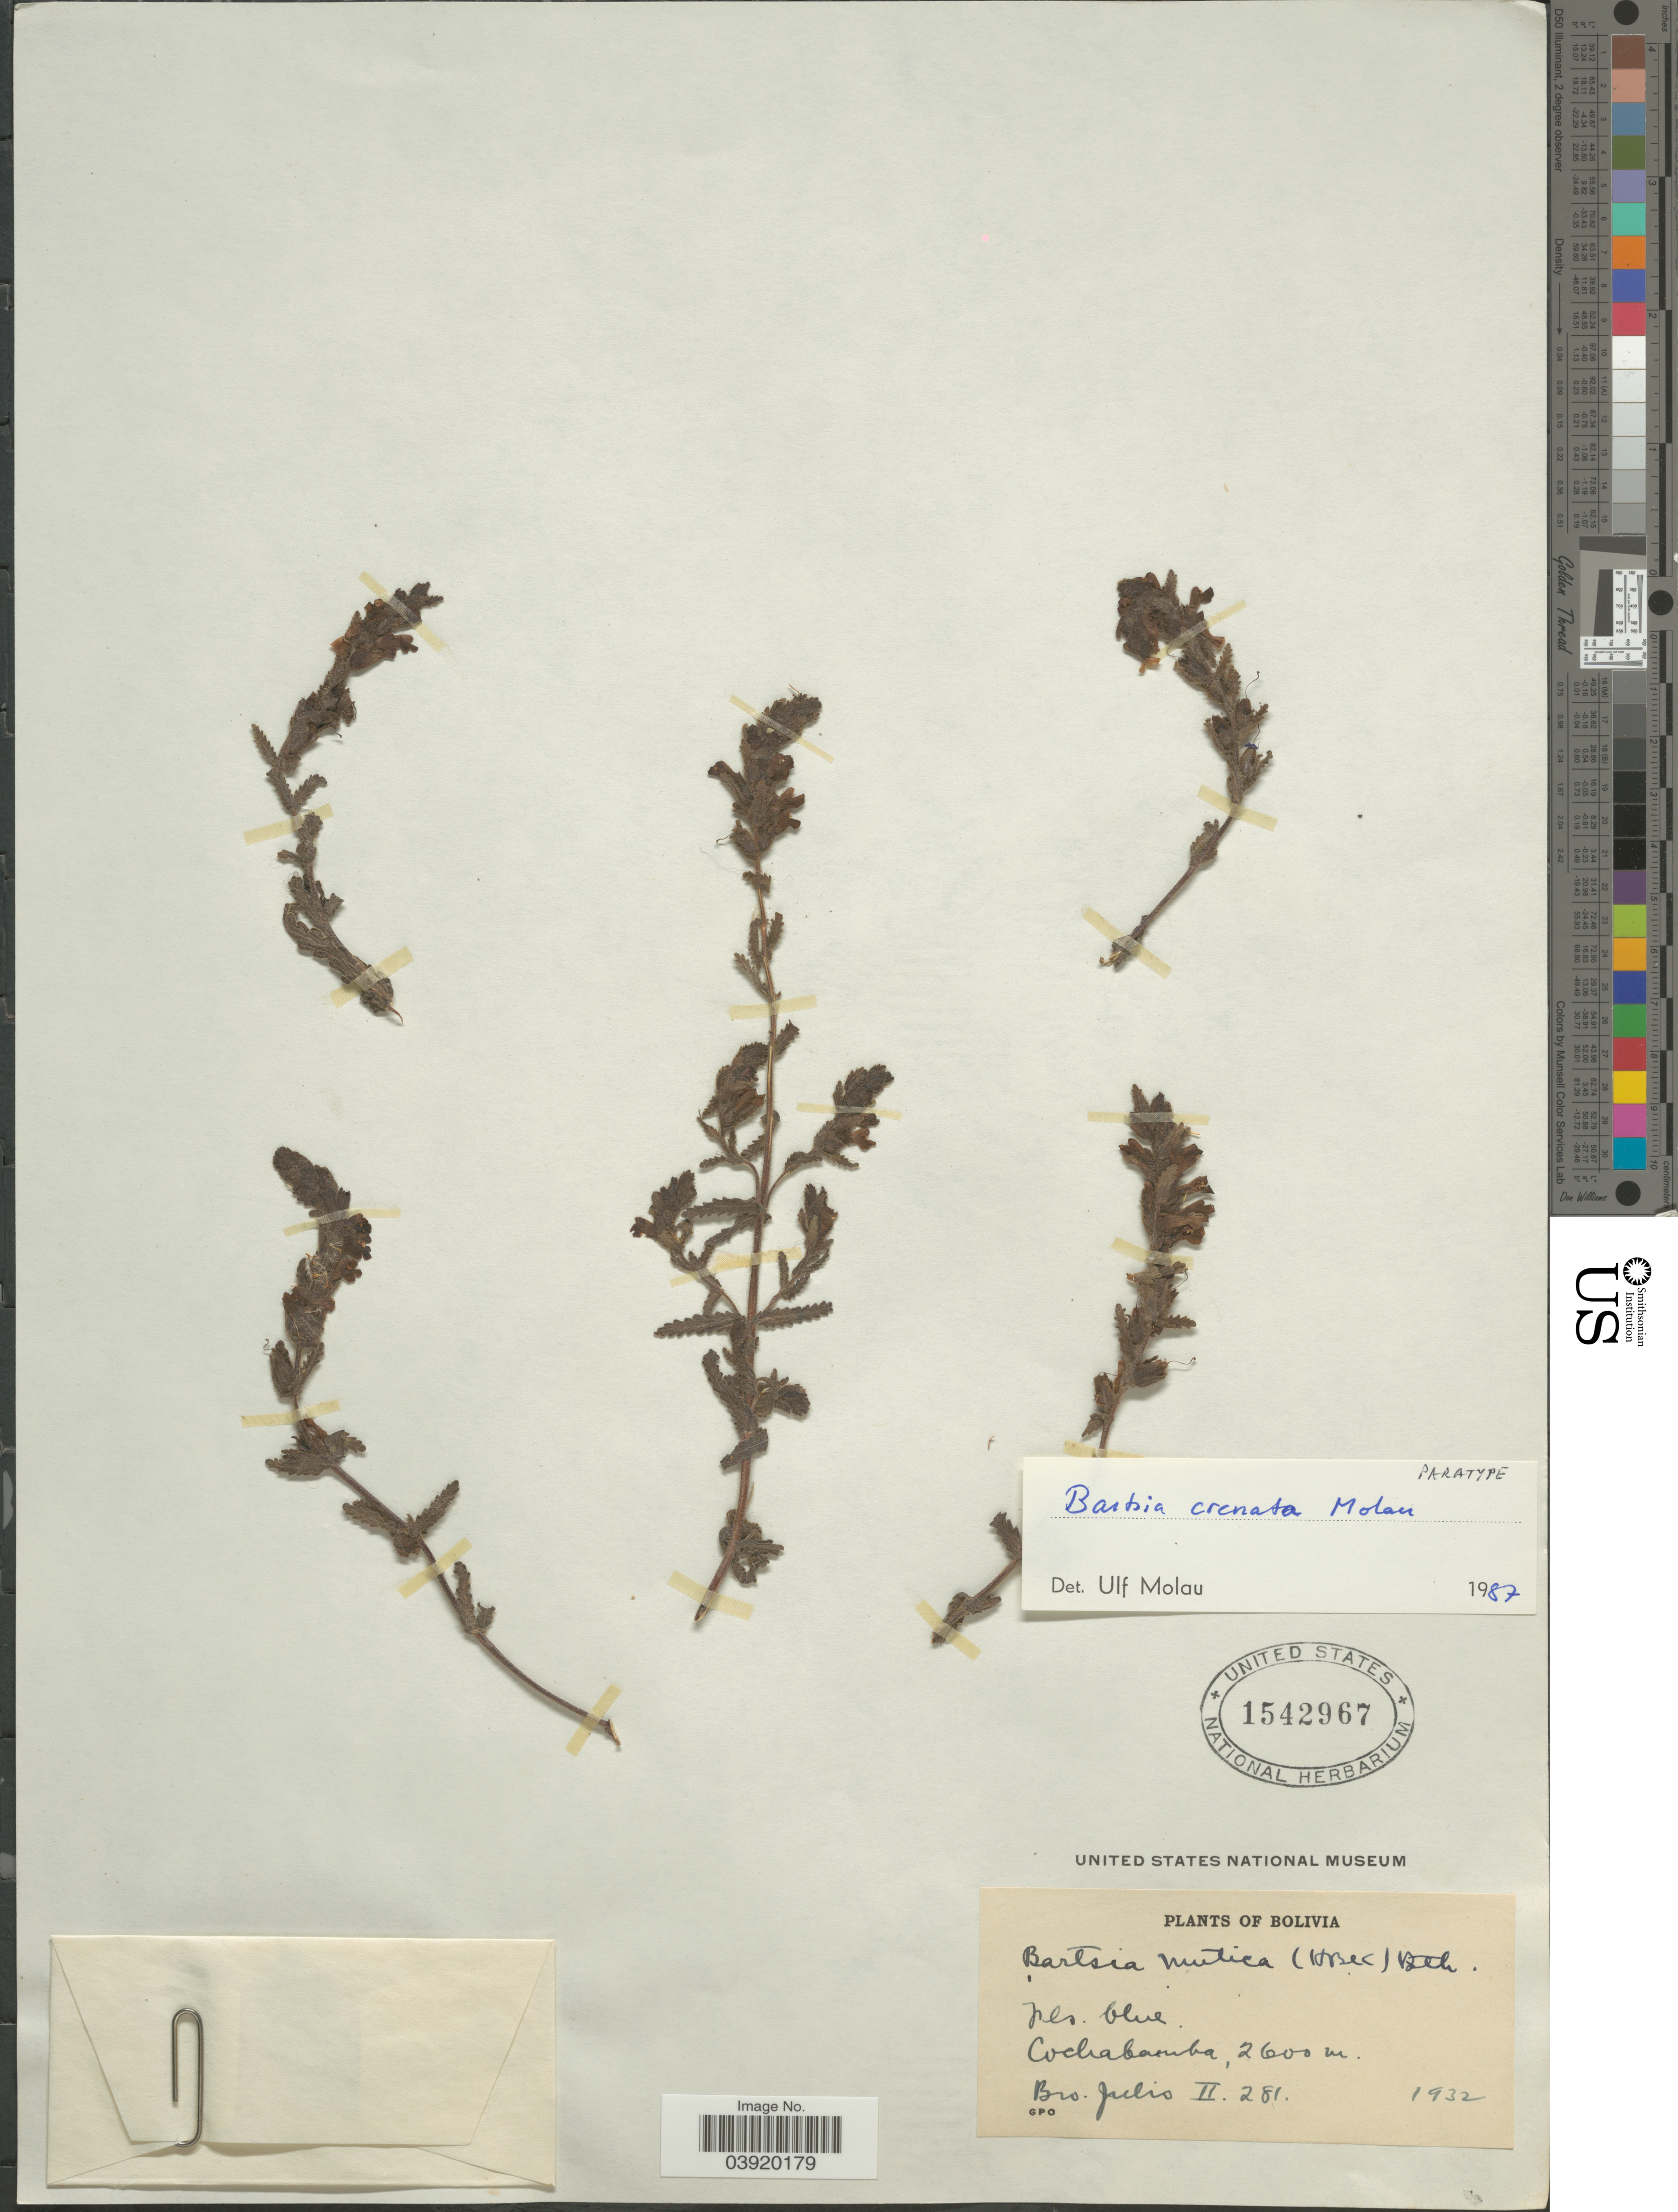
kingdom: Plantae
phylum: Tracheophyta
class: Magnoliopsida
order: Lamiales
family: Orobanchaceae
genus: Bartsia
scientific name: Bartsia crenata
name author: Molau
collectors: Bro. Julio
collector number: II281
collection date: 1932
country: Bolivia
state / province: Cochabamba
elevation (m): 2600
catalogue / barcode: US 1542967